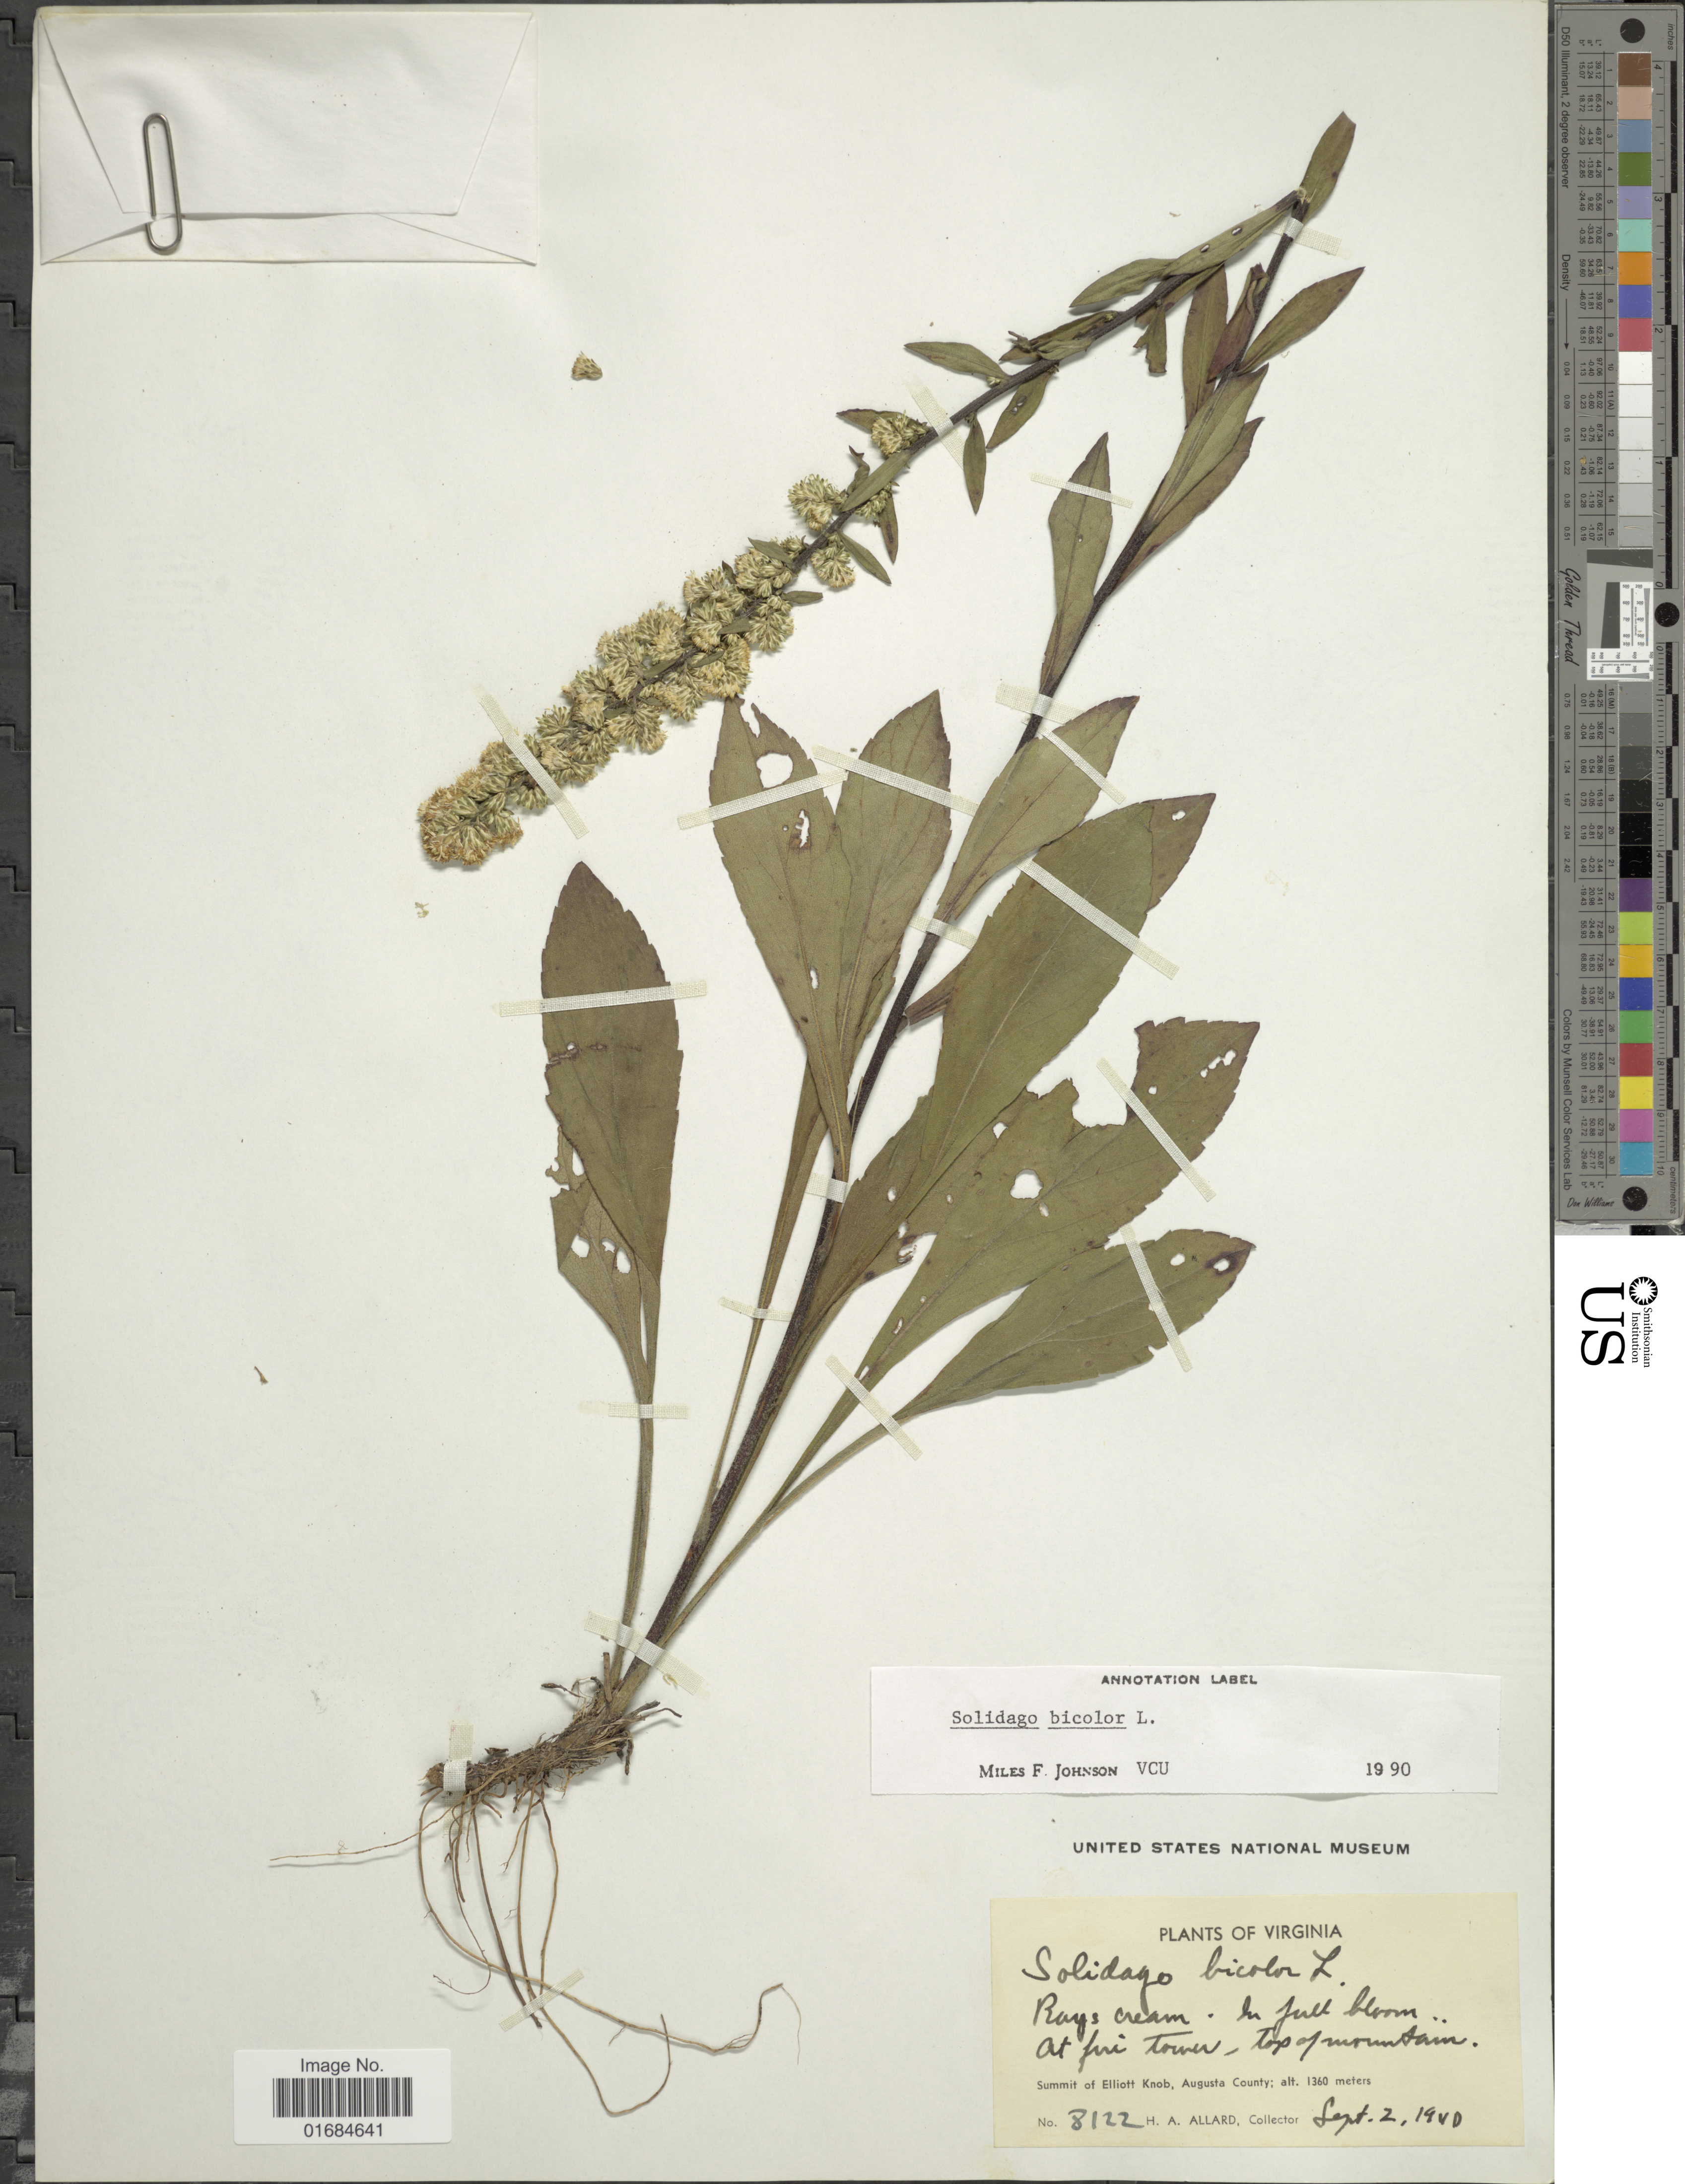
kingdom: Plantae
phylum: Tracheophyta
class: Magnoliopsida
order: Asterales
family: Asteraceae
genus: Solidago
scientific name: Solidago bicolor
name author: L.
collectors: H. A. Allard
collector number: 8122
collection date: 1940-09-02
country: United States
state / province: Virginia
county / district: Augusta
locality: At fire tower, top of mountain. summit of Elliot Knob, Augusta County.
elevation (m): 1360